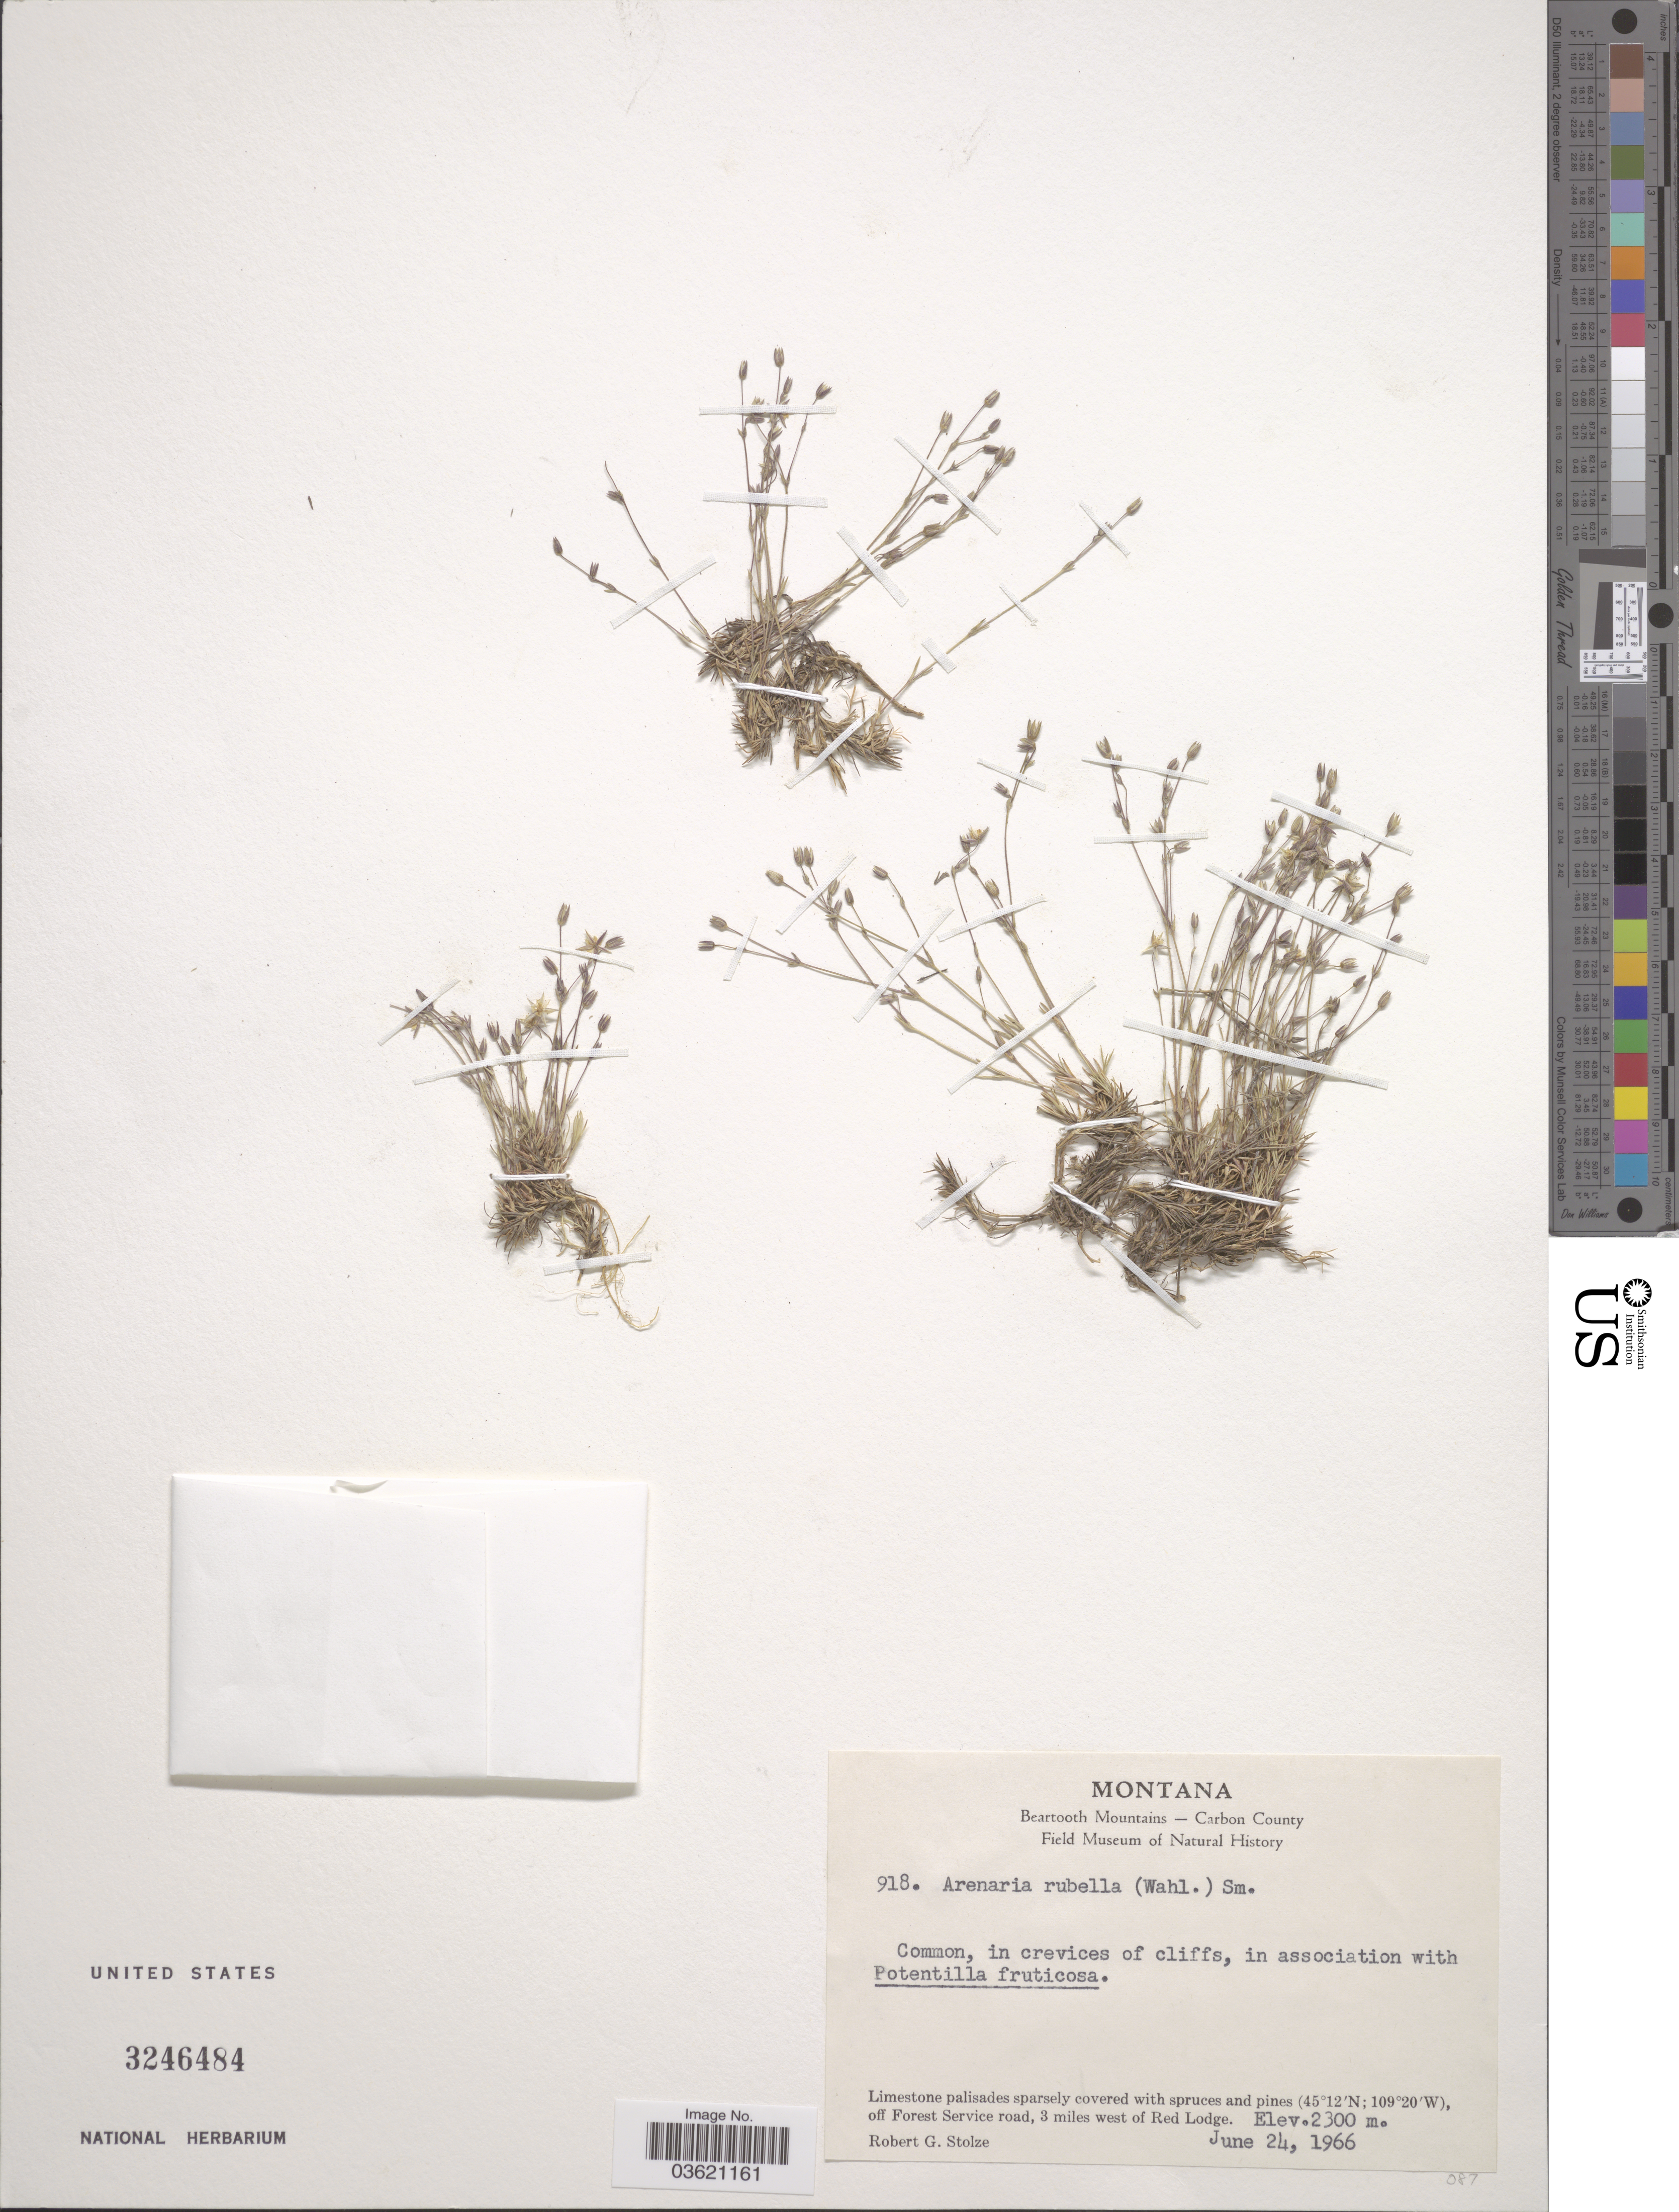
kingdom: Plantae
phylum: Tracheophyta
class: Magnoliopsida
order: Caryophyllales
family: Caryophyllaceae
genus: Arenaria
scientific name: Arenaria rubella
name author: (Wahlenb.) Sm.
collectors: R. G. Stolze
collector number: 918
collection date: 1966-06-24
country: United States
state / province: Montana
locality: Beartooth Mountains - Carbon County. Off Forest Service road, 3 miles west of Red Lodge.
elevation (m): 2300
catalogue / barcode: US 3246484